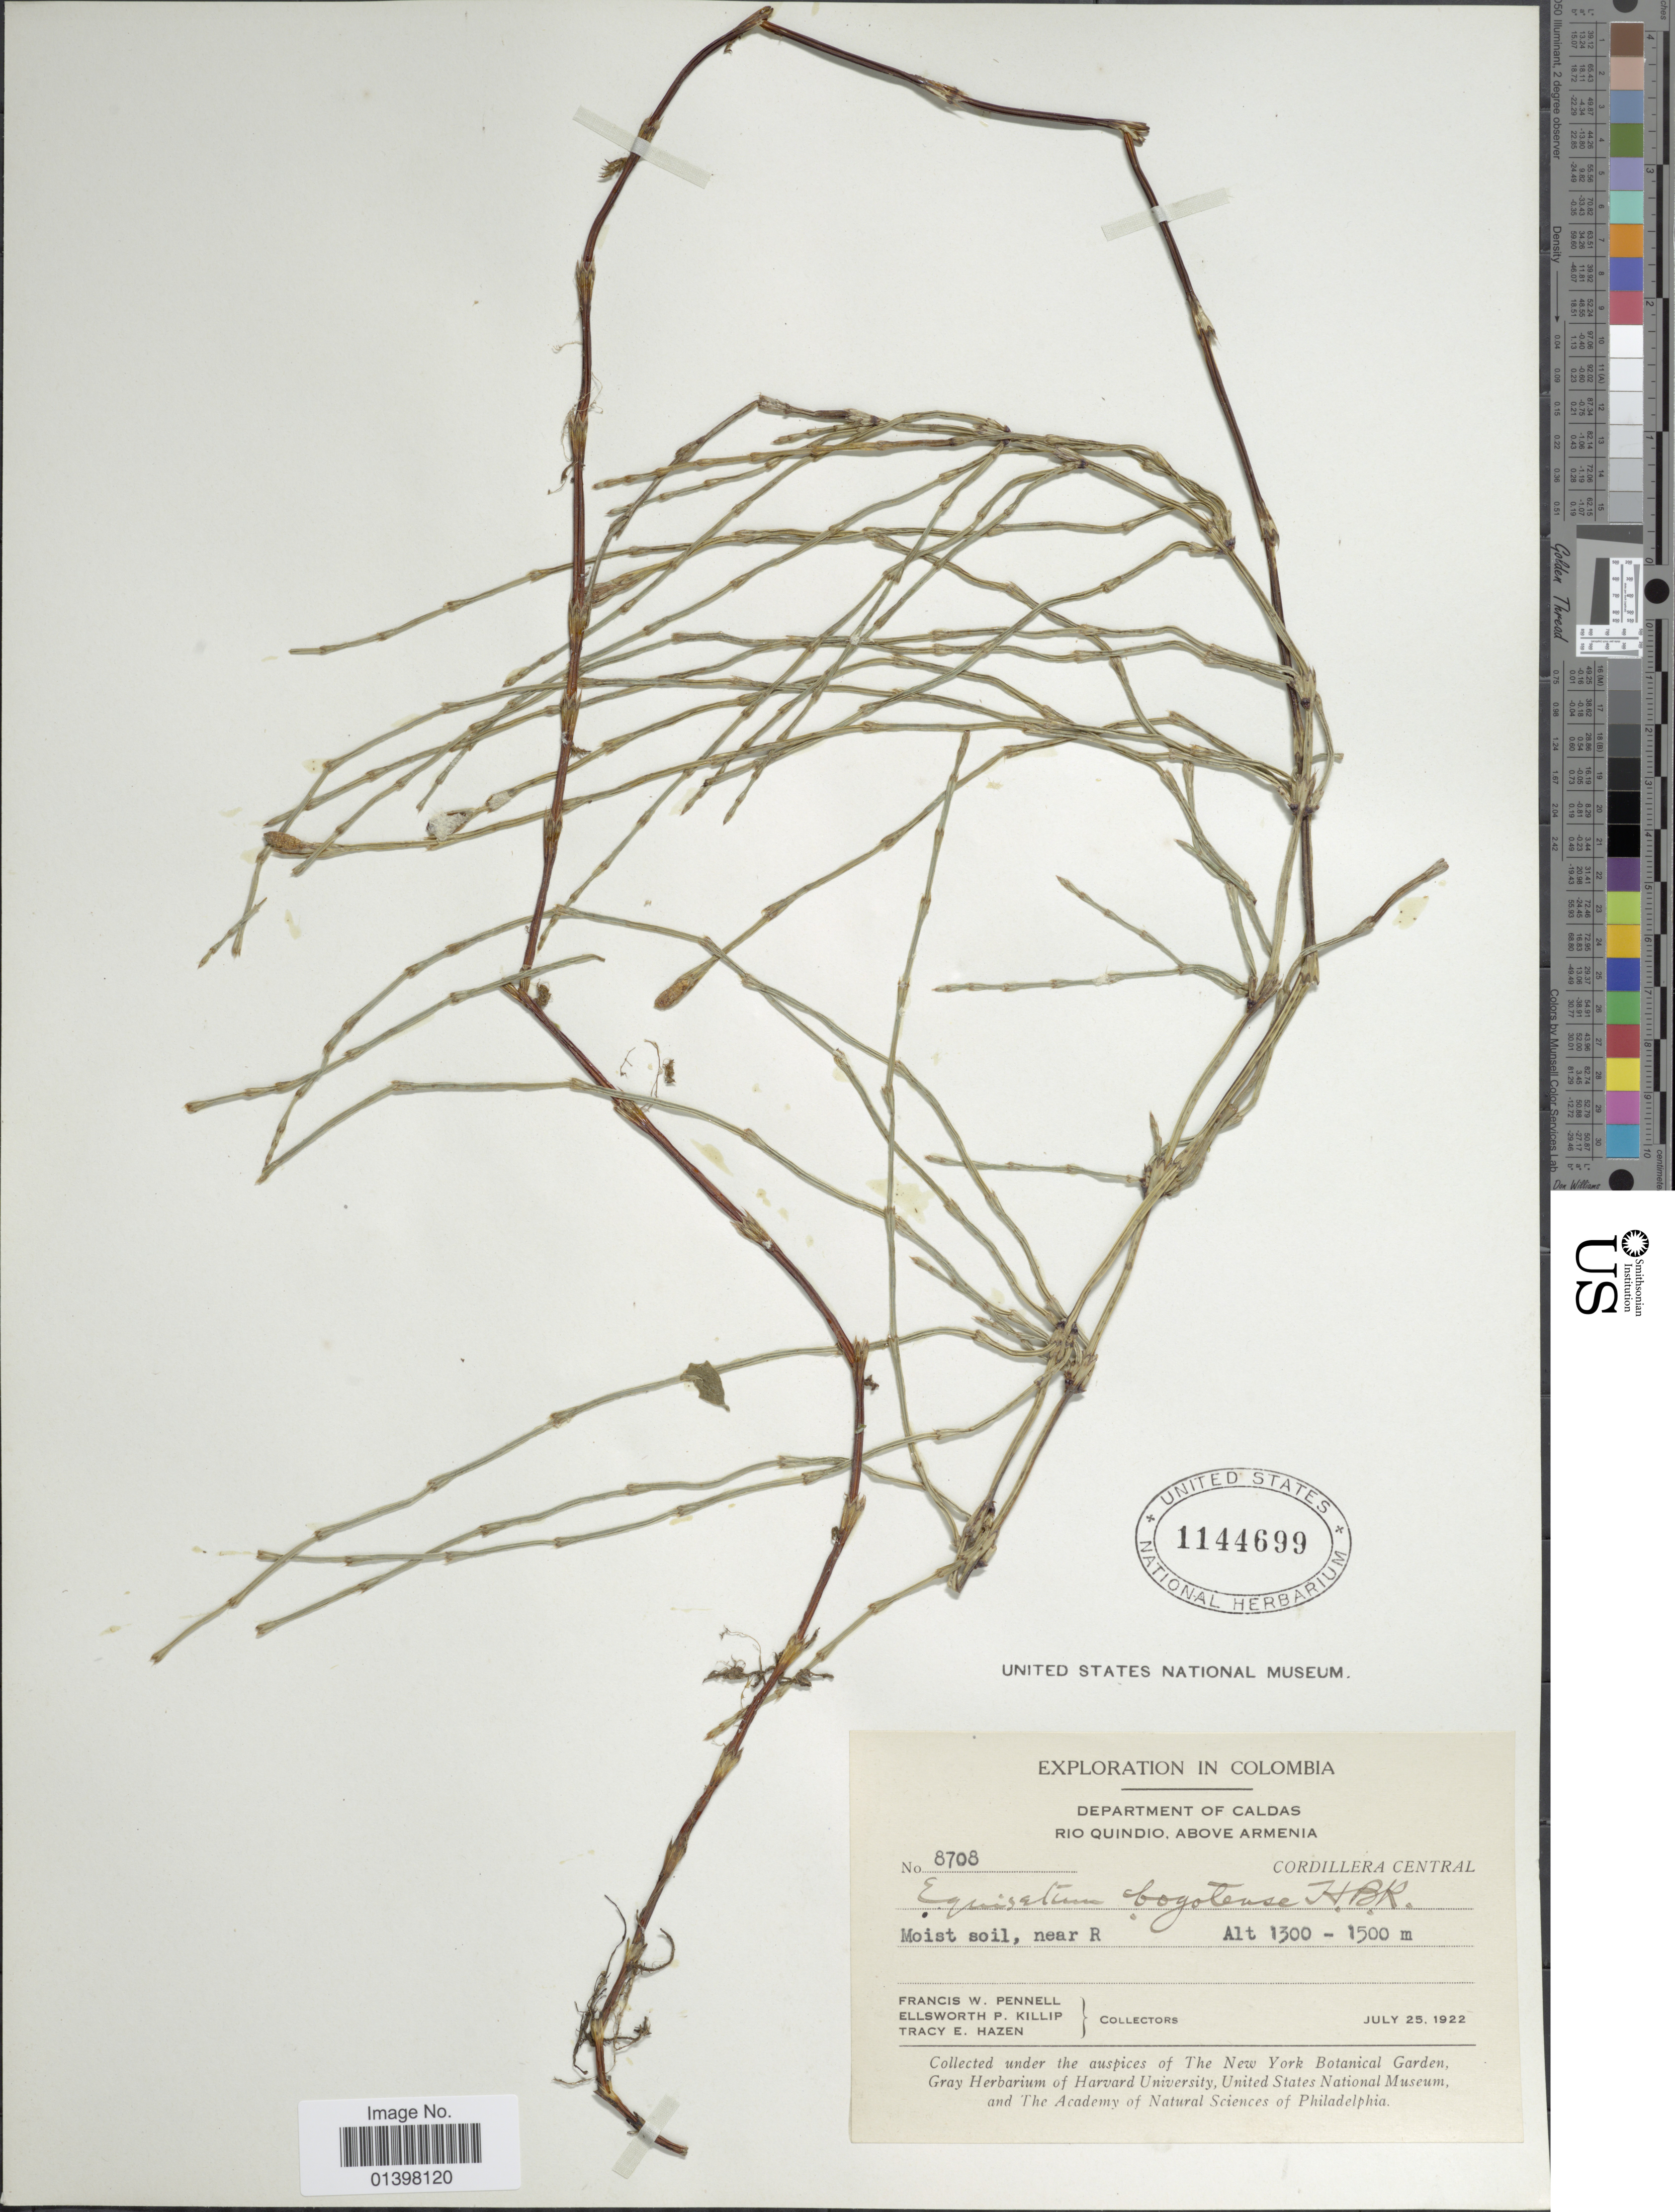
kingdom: Plantae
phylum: Tracheophyta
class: Polypodiopsida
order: Equisetales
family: Equisetaceae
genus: Equisetum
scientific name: Equisetum bogotense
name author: Kunth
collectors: F. W. Pennell, E. P. Killip & T. E. Hazen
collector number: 8708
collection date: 1922-07-25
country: Colombia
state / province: Caldas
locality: Department of Caldas Rio Quindo, Above Armenia, Cordillera Central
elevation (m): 1300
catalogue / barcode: US 1144699